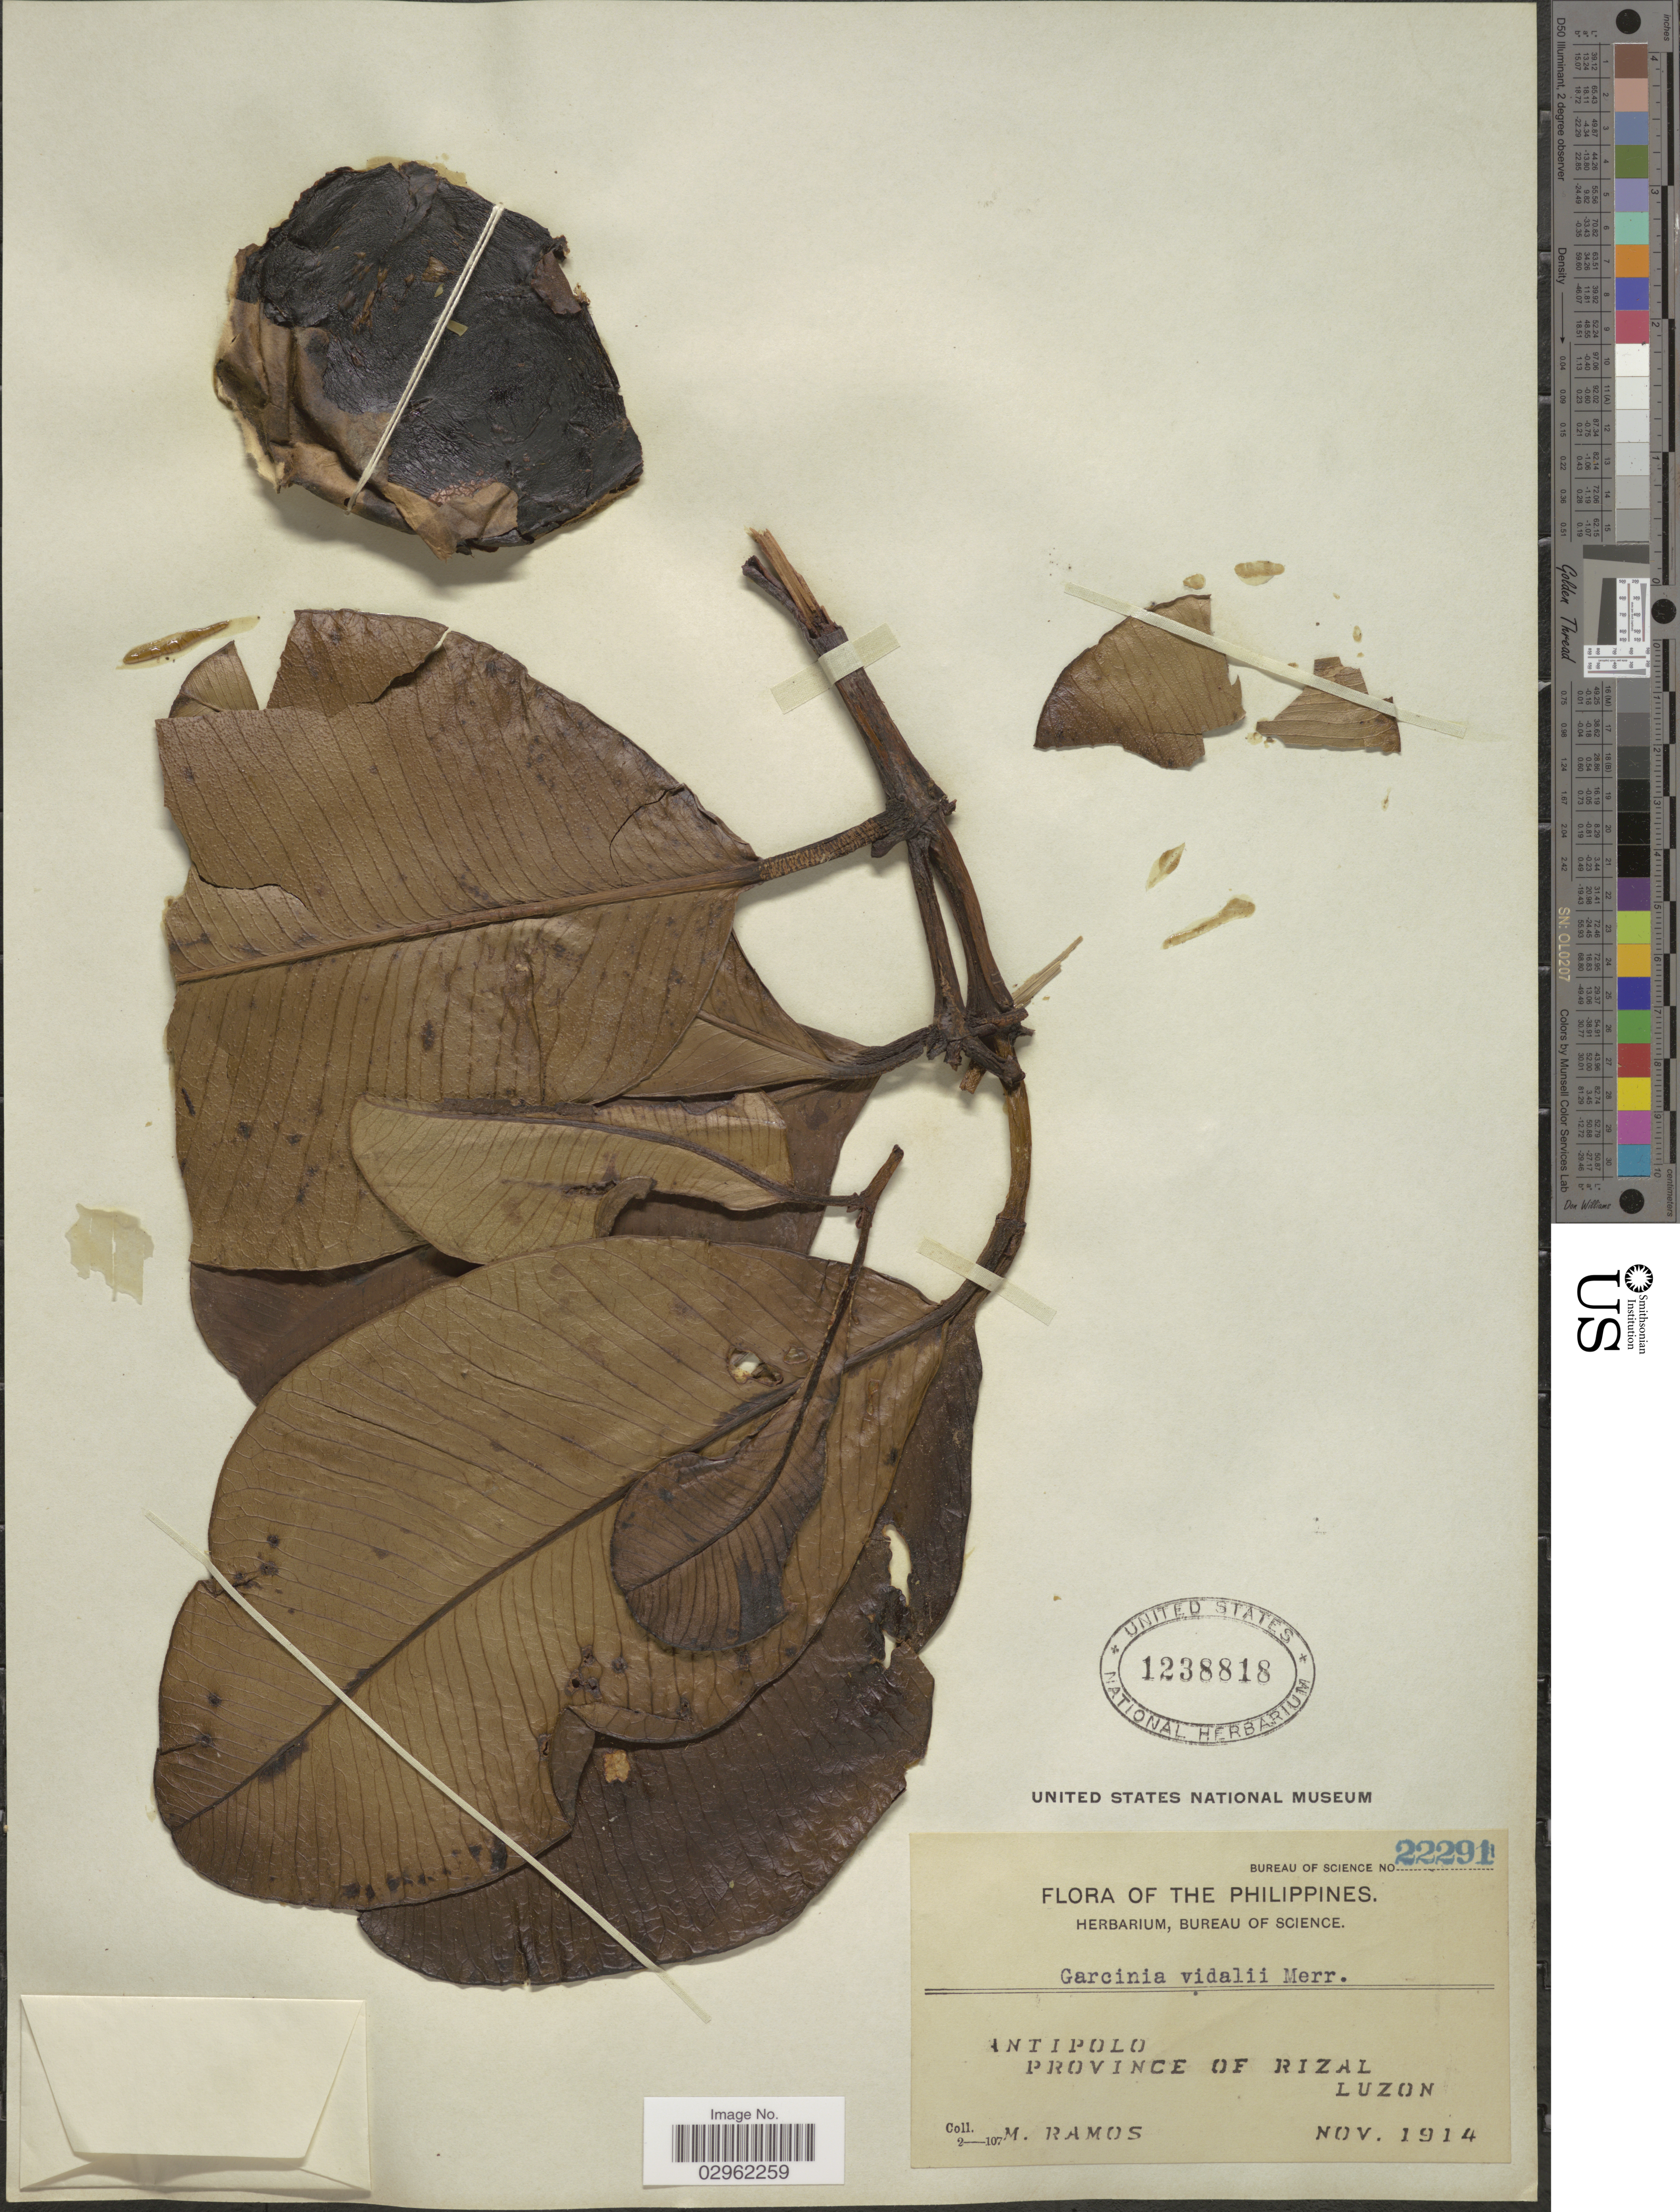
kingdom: Plantae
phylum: Tracheophyta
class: Magnoliopsida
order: Malpighiales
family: Clusiaceae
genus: Garcinia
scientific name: Garcinia vidalii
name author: Merr.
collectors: M. Ramos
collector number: Bureau of Science 22291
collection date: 1914-11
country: Philippines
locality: Antipolo, Province of Rizal, Luzon.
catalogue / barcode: US 1238818